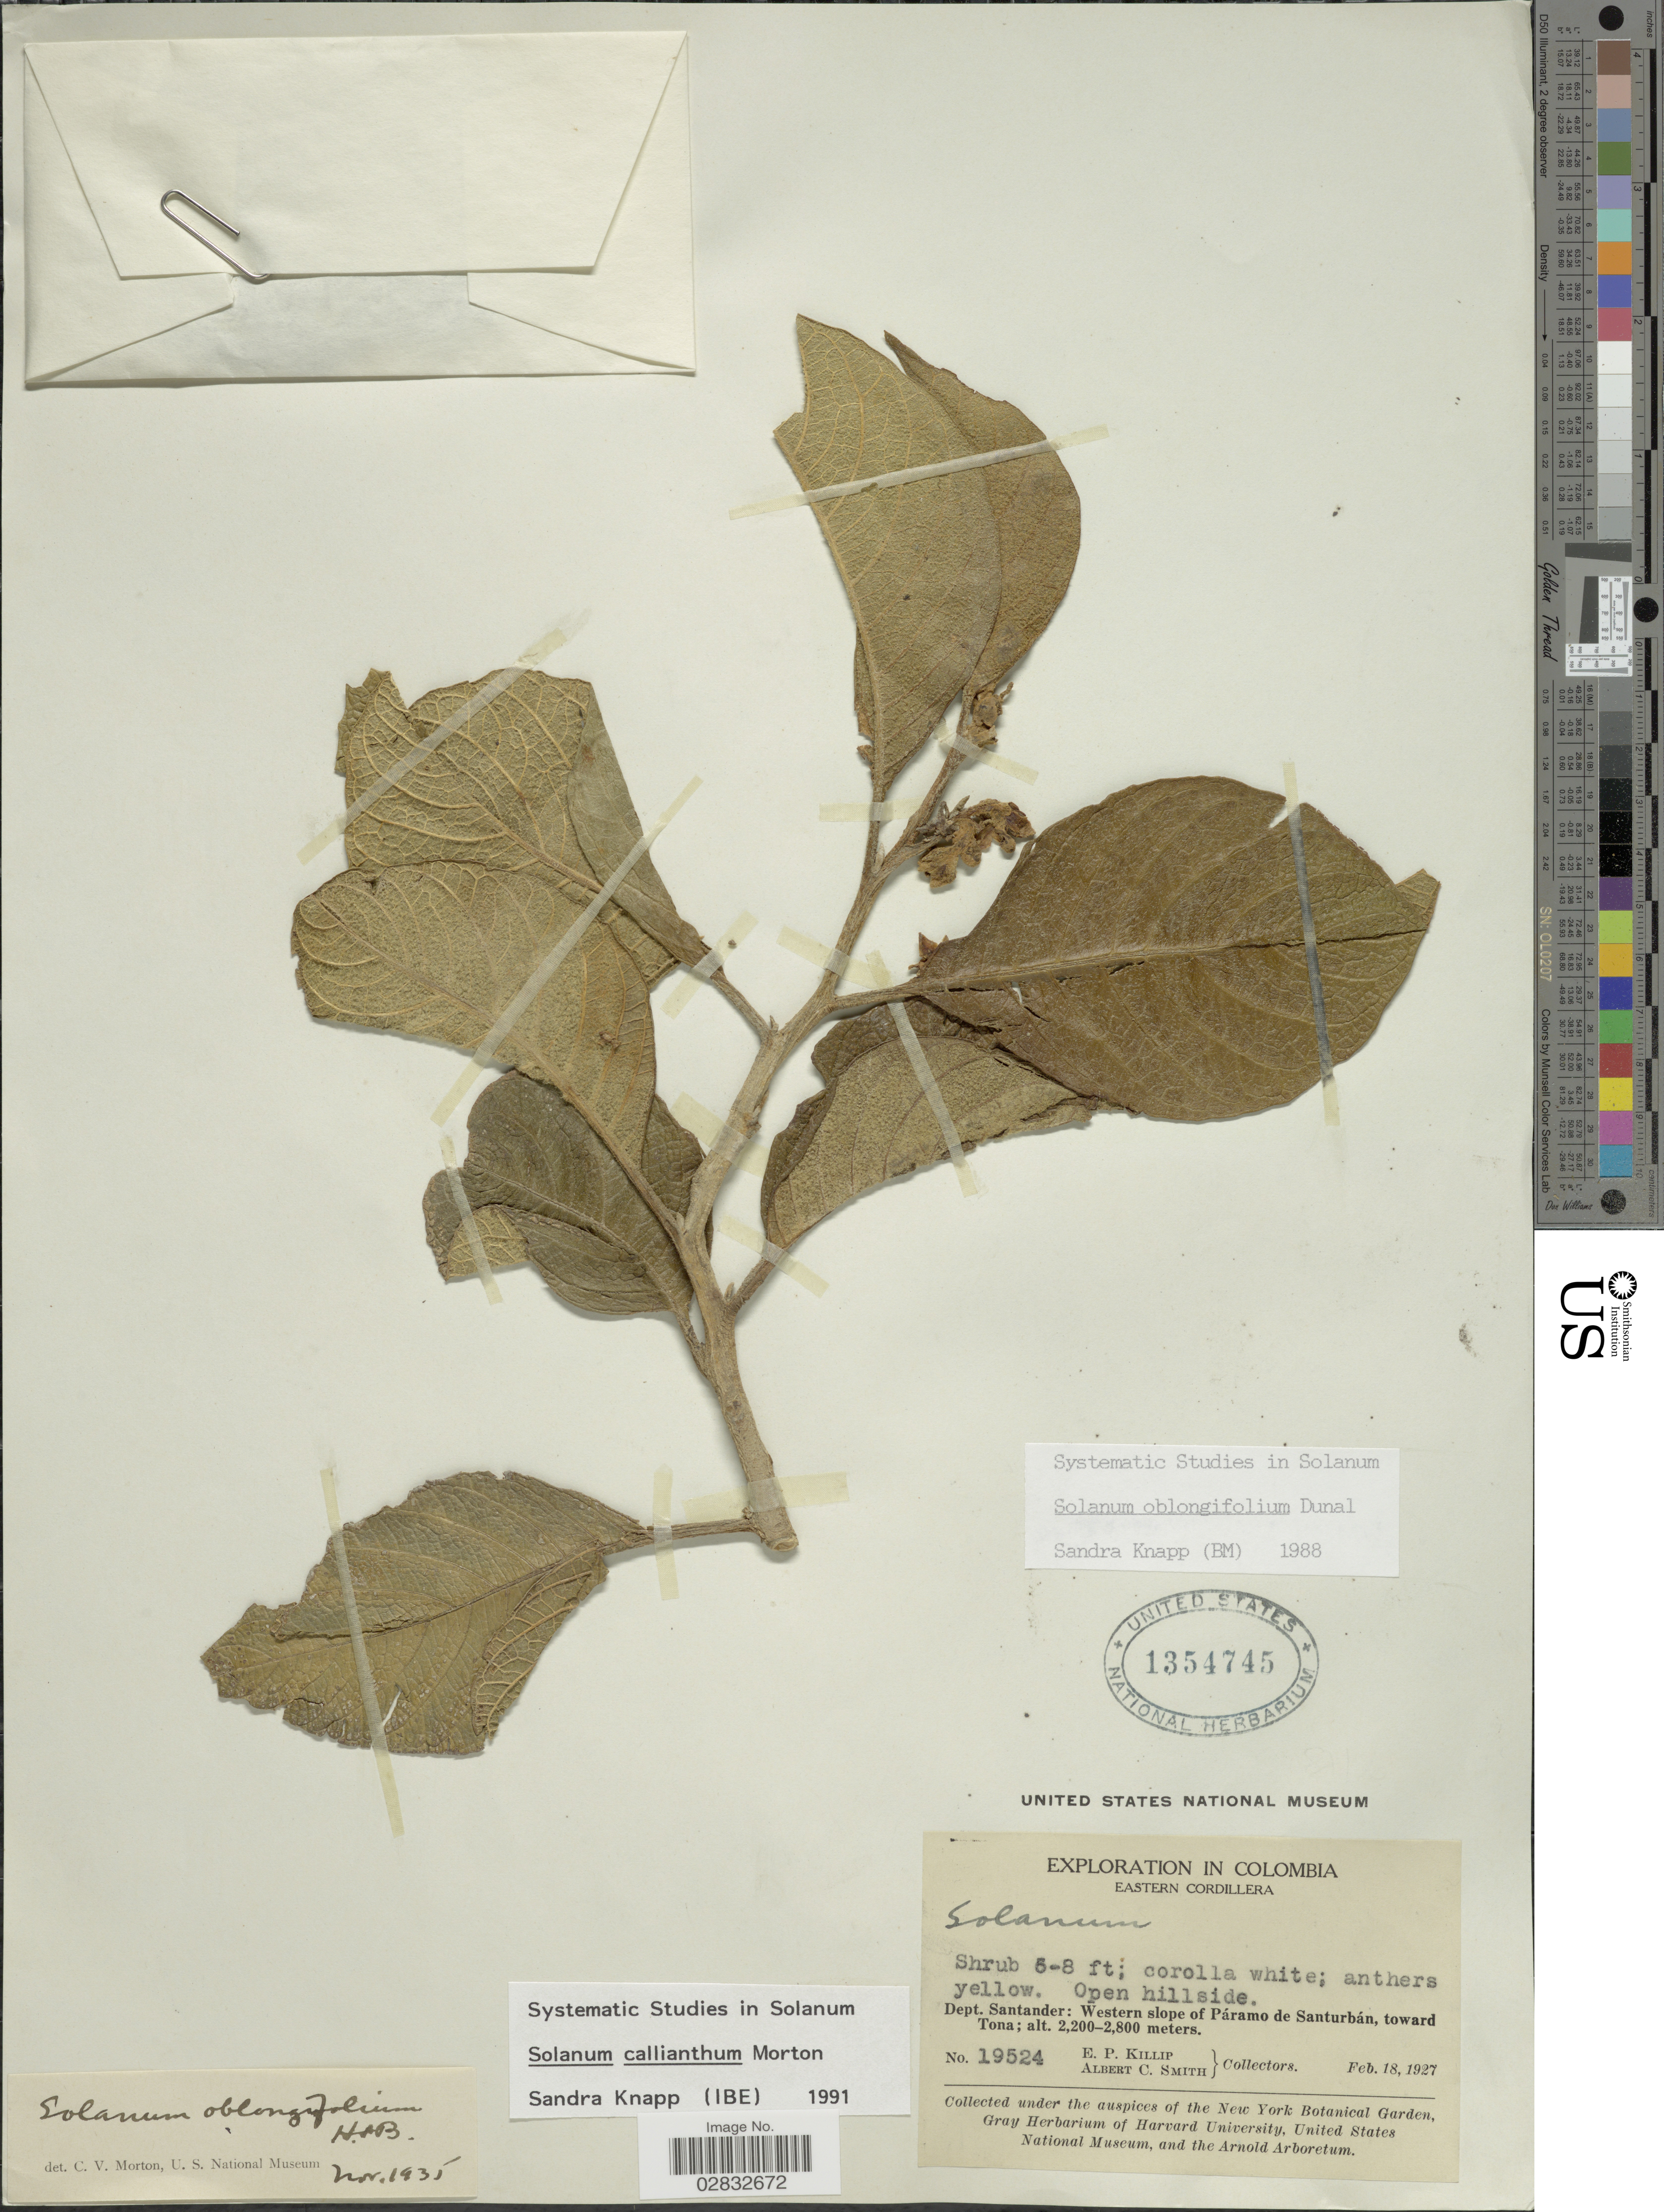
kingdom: Plantae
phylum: Tracheophyta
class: Magnoliopsida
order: Solanales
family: Solanaceae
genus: Solanum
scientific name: Solanum callianthum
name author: C.V. Morton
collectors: E. P. Killip & A. C. Smith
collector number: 19524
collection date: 1927-02-18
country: Colombia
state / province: Santander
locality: Eastern Cordillera. Dept. Santander: Western slope of Páramo de Santurbán, toward Tona.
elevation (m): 2200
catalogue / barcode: US 1354745